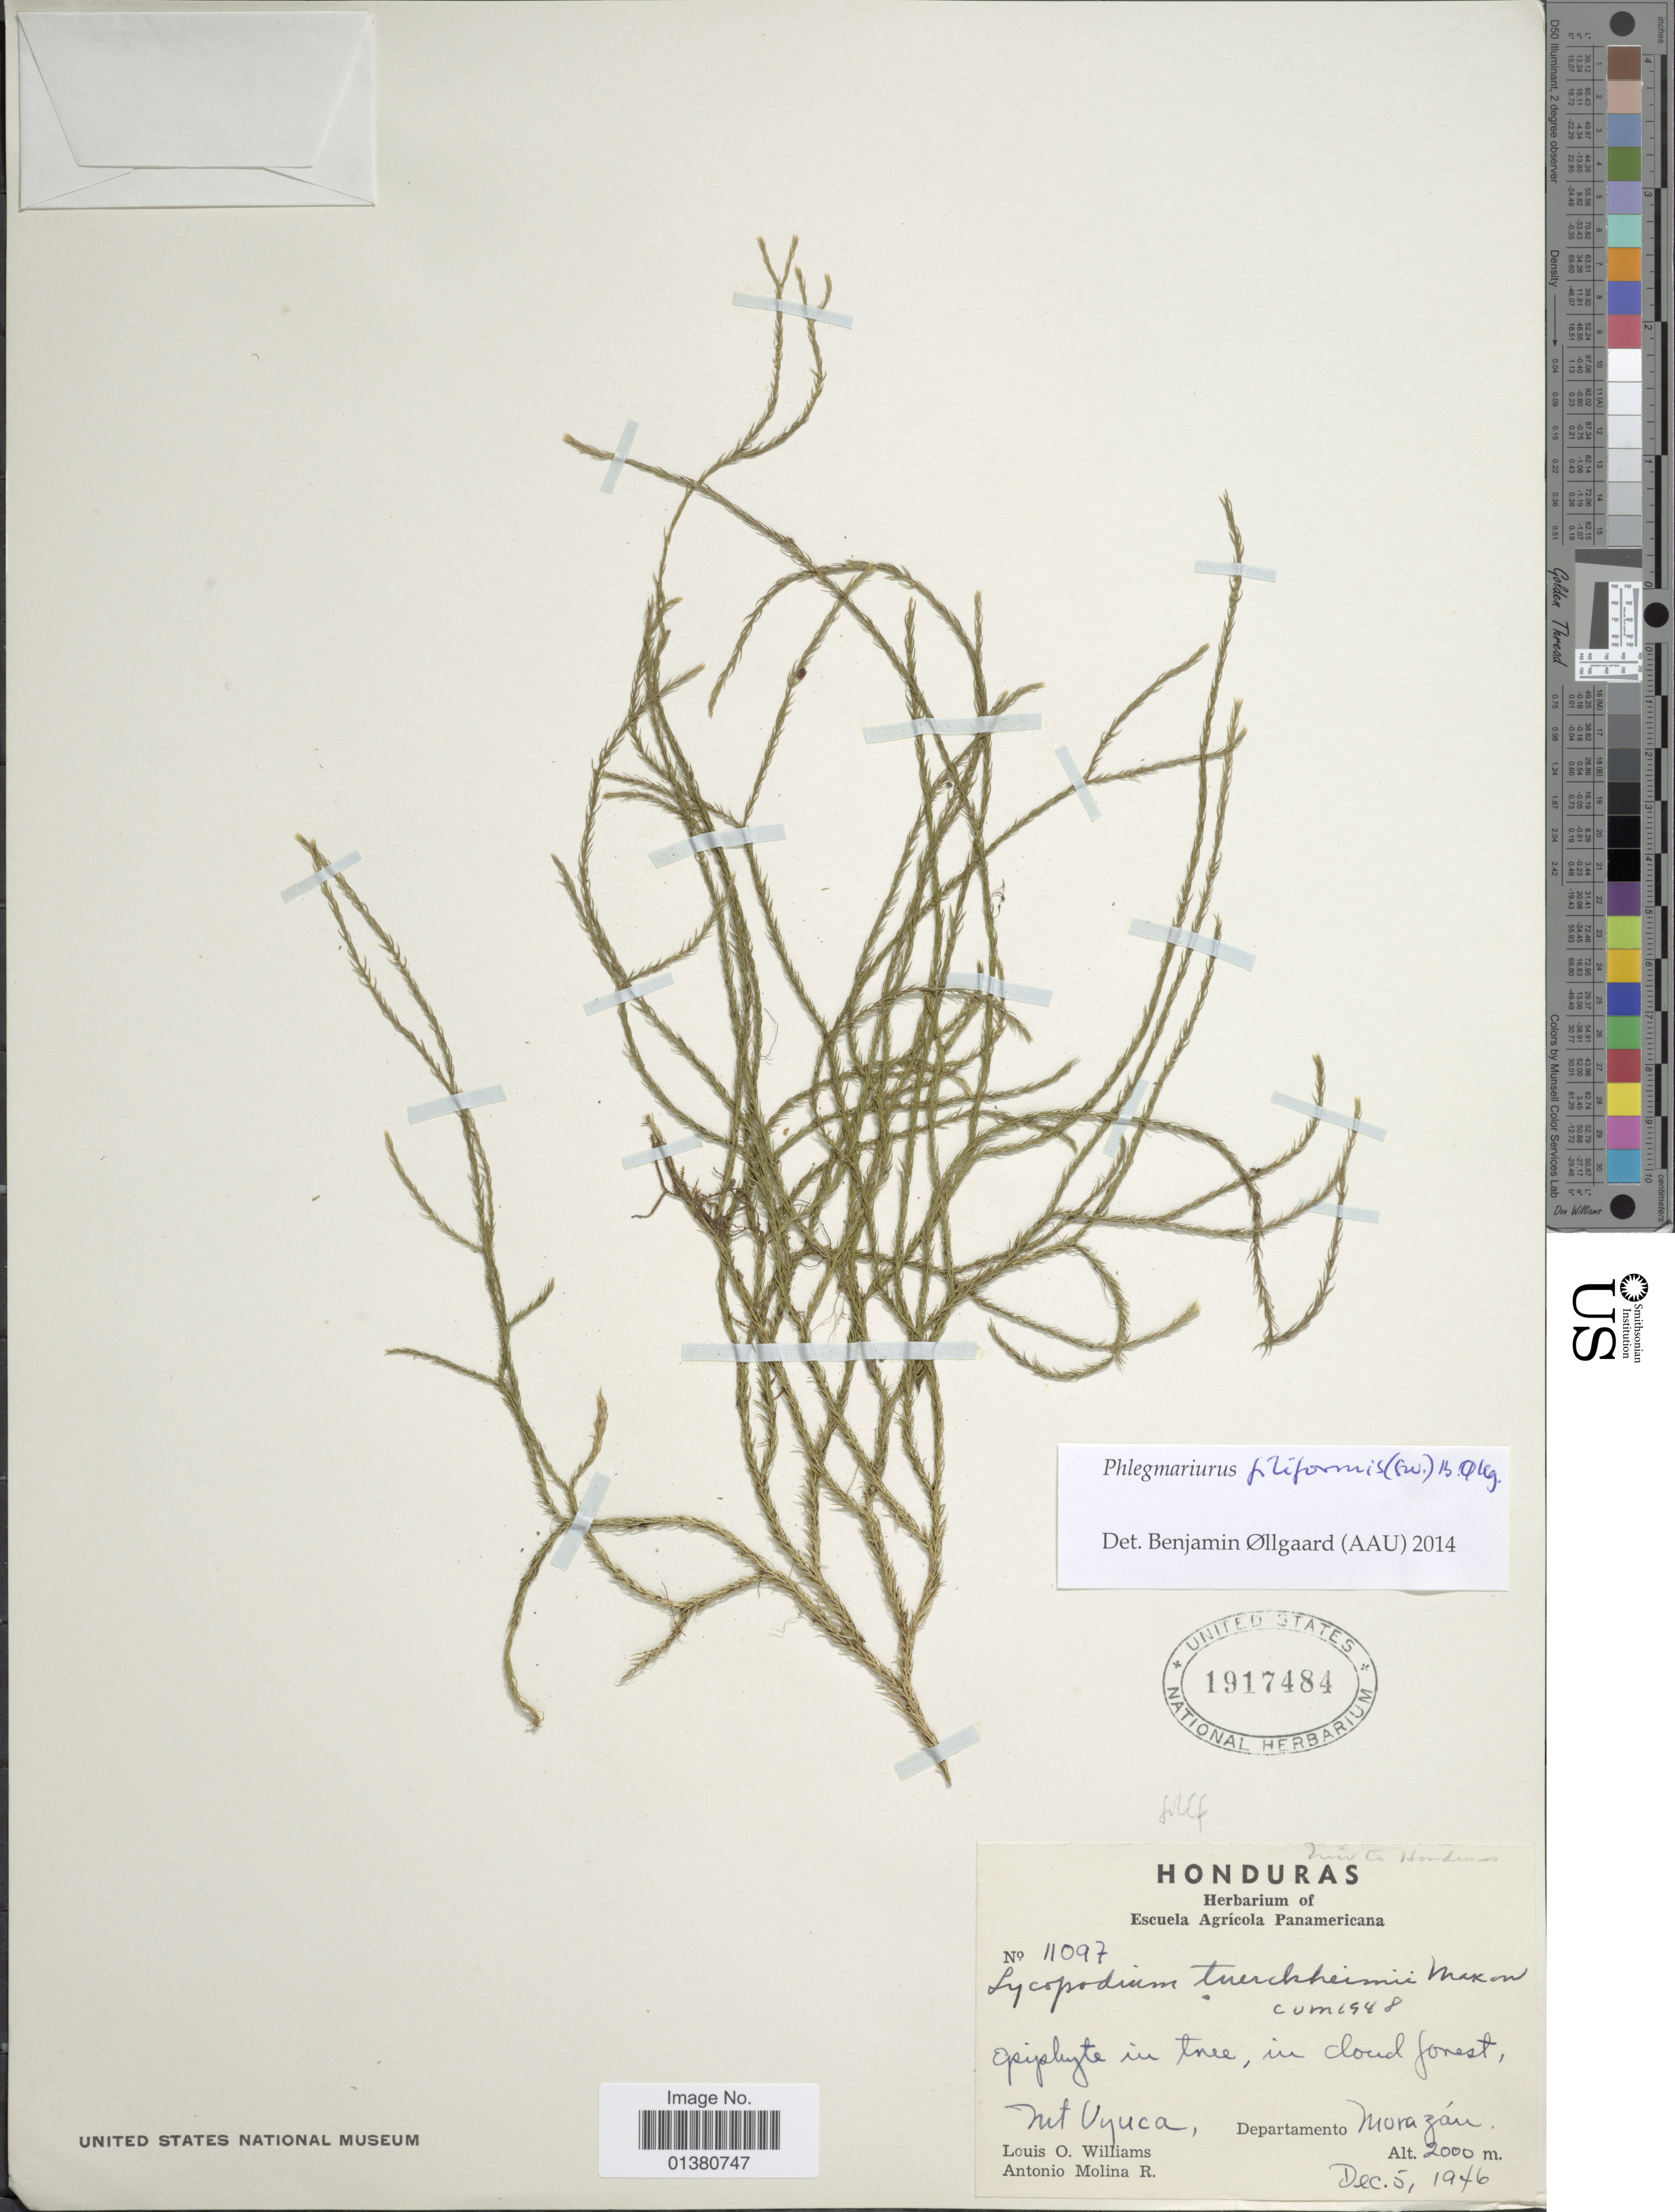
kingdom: Plantae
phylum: Tracheophyta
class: Lycopodiopsida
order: Lycopodiales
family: Lycopodiaceae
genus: Phlegmariurus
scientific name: Phlegmariurus filiformis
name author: (Sw.) W.H. Wagner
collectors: L. O. Williams & A. Molina R.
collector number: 11097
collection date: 1946-12-05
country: Honduras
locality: Mt Uyuca, Departamento Morazan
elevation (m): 2000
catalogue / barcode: US 1917484